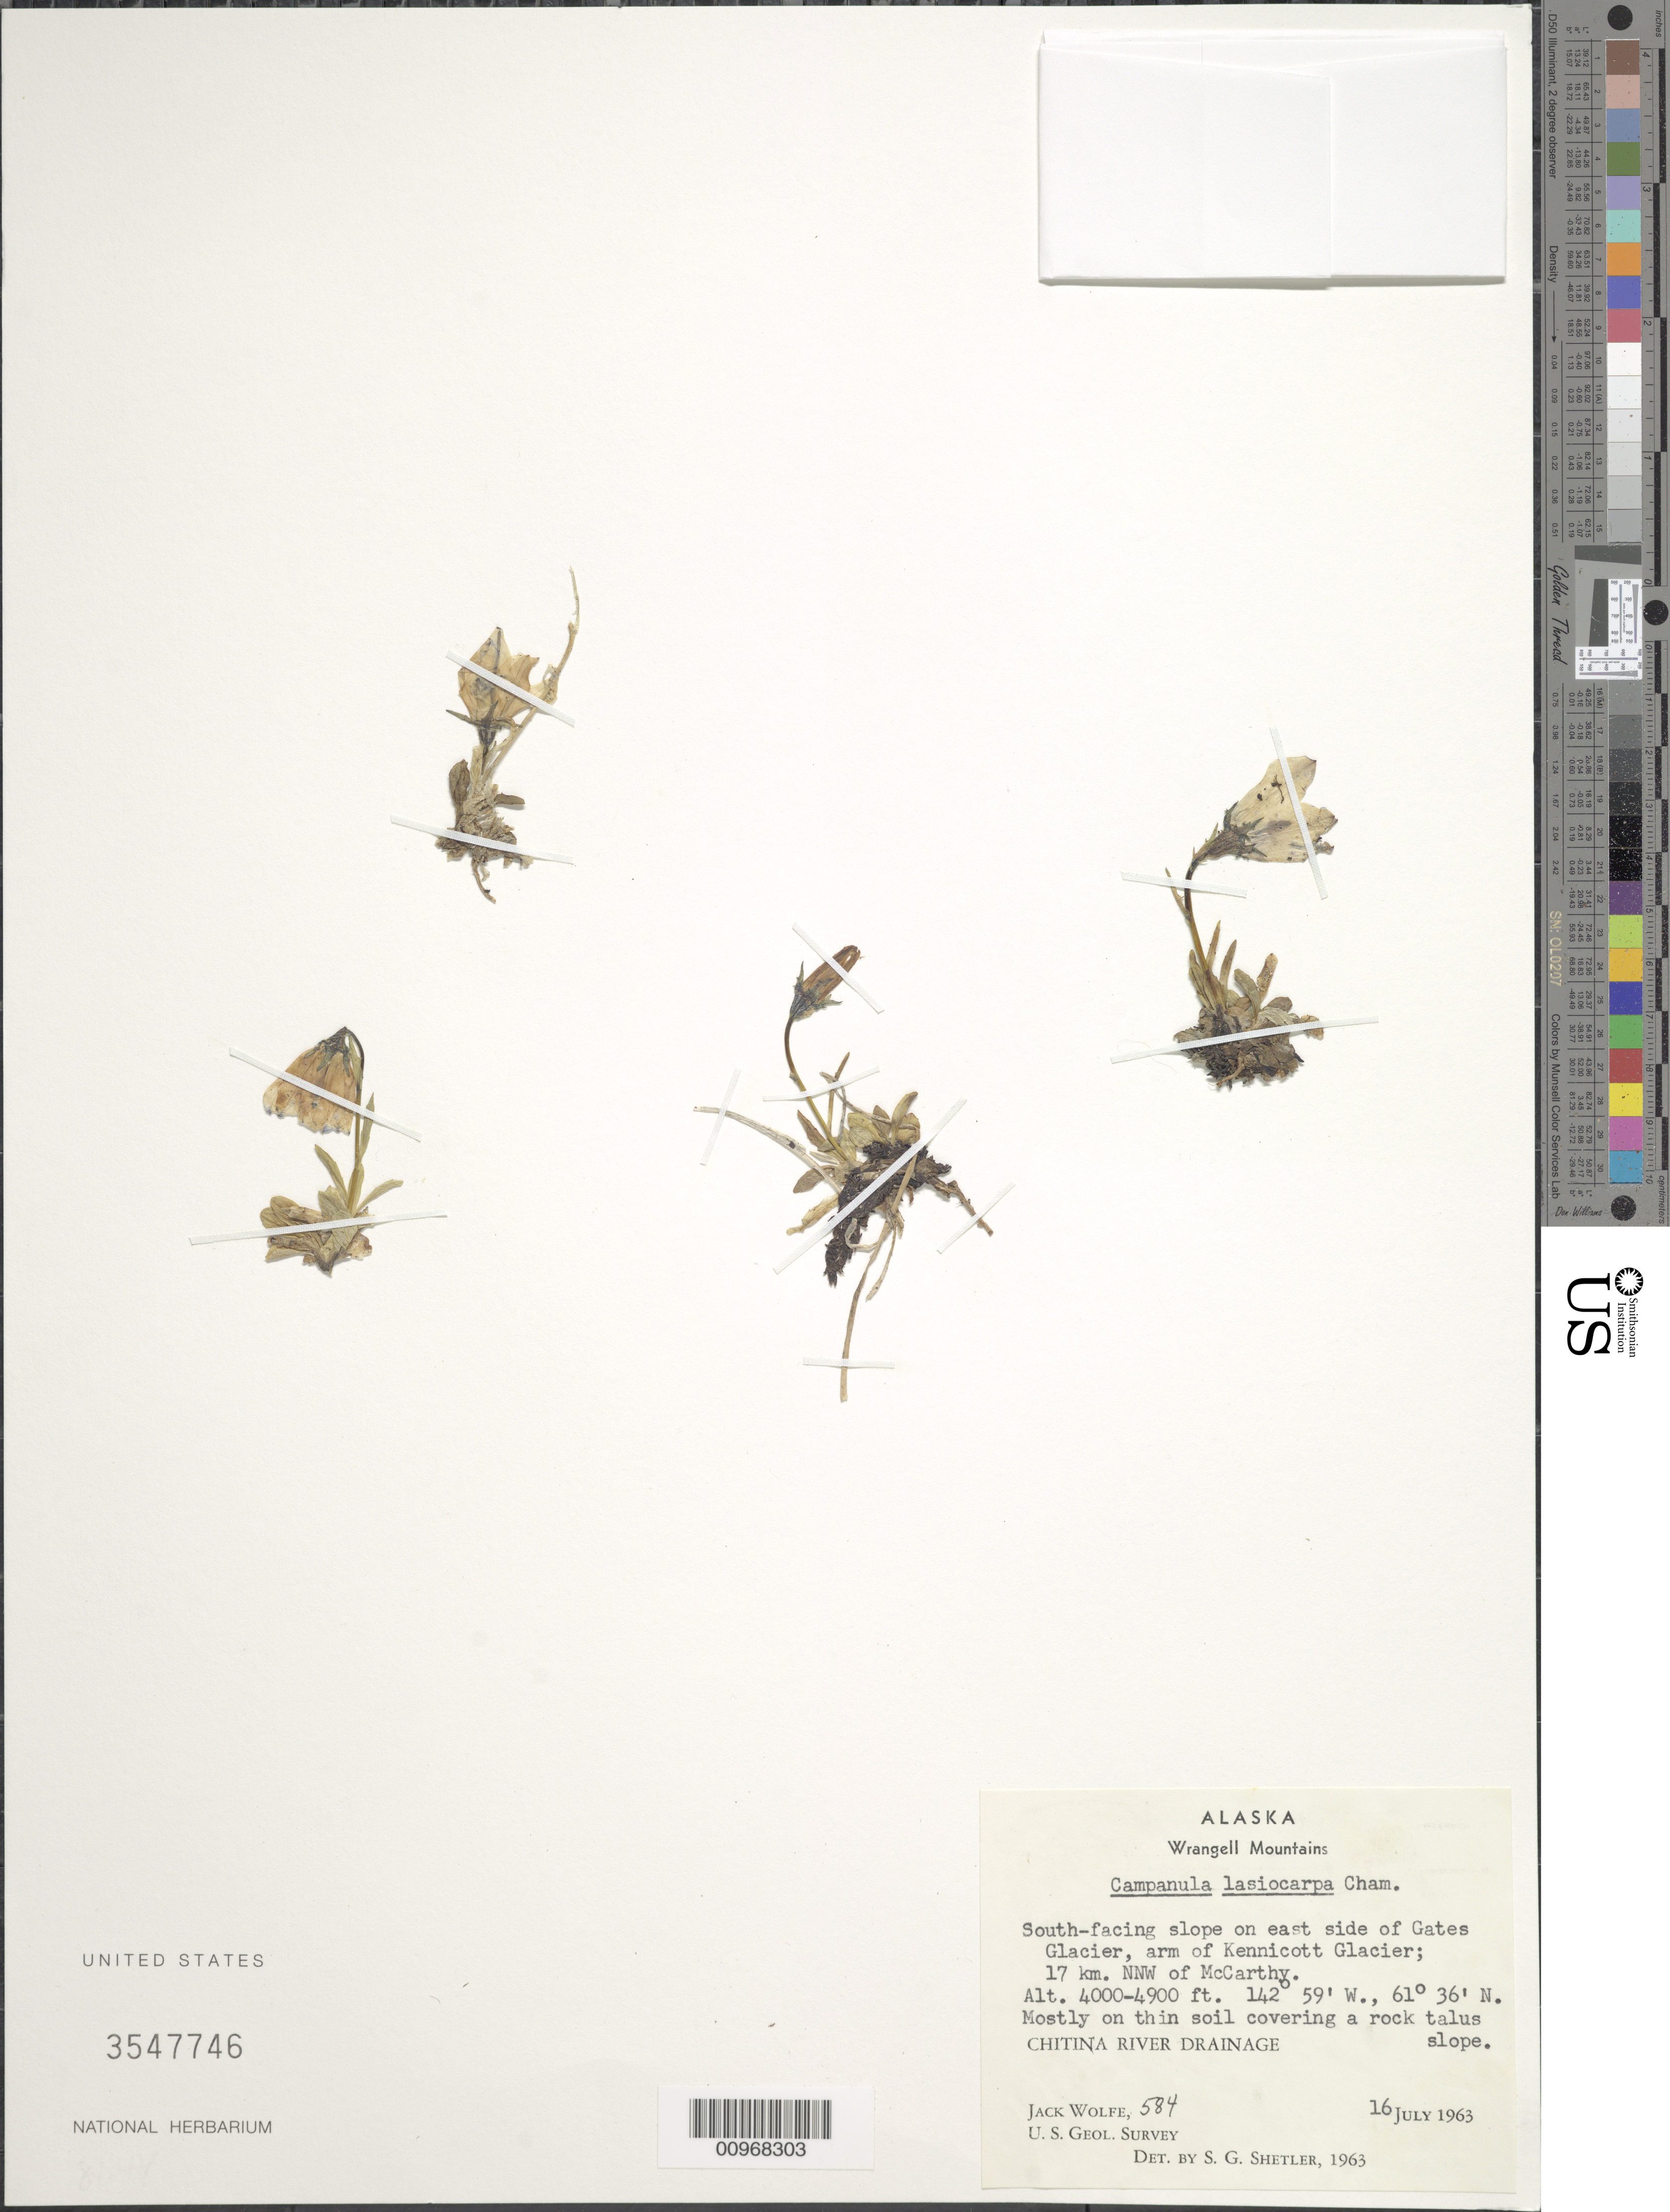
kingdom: Plantae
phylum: Tracheophyta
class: Magnoliopsida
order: Asterales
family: Campanulaceae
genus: Campanula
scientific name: Campanula lasiocarpa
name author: Cham.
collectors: J. Wolfe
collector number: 584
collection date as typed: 16 July 1963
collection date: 1963-07-16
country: United States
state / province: Alaska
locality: On east side of Gates Glacier, arm of Kennicott Glacier, 17 km NNW of McCarthy.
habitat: South-facing slope, mostly on thin soil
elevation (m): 1219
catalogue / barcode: US 3547746